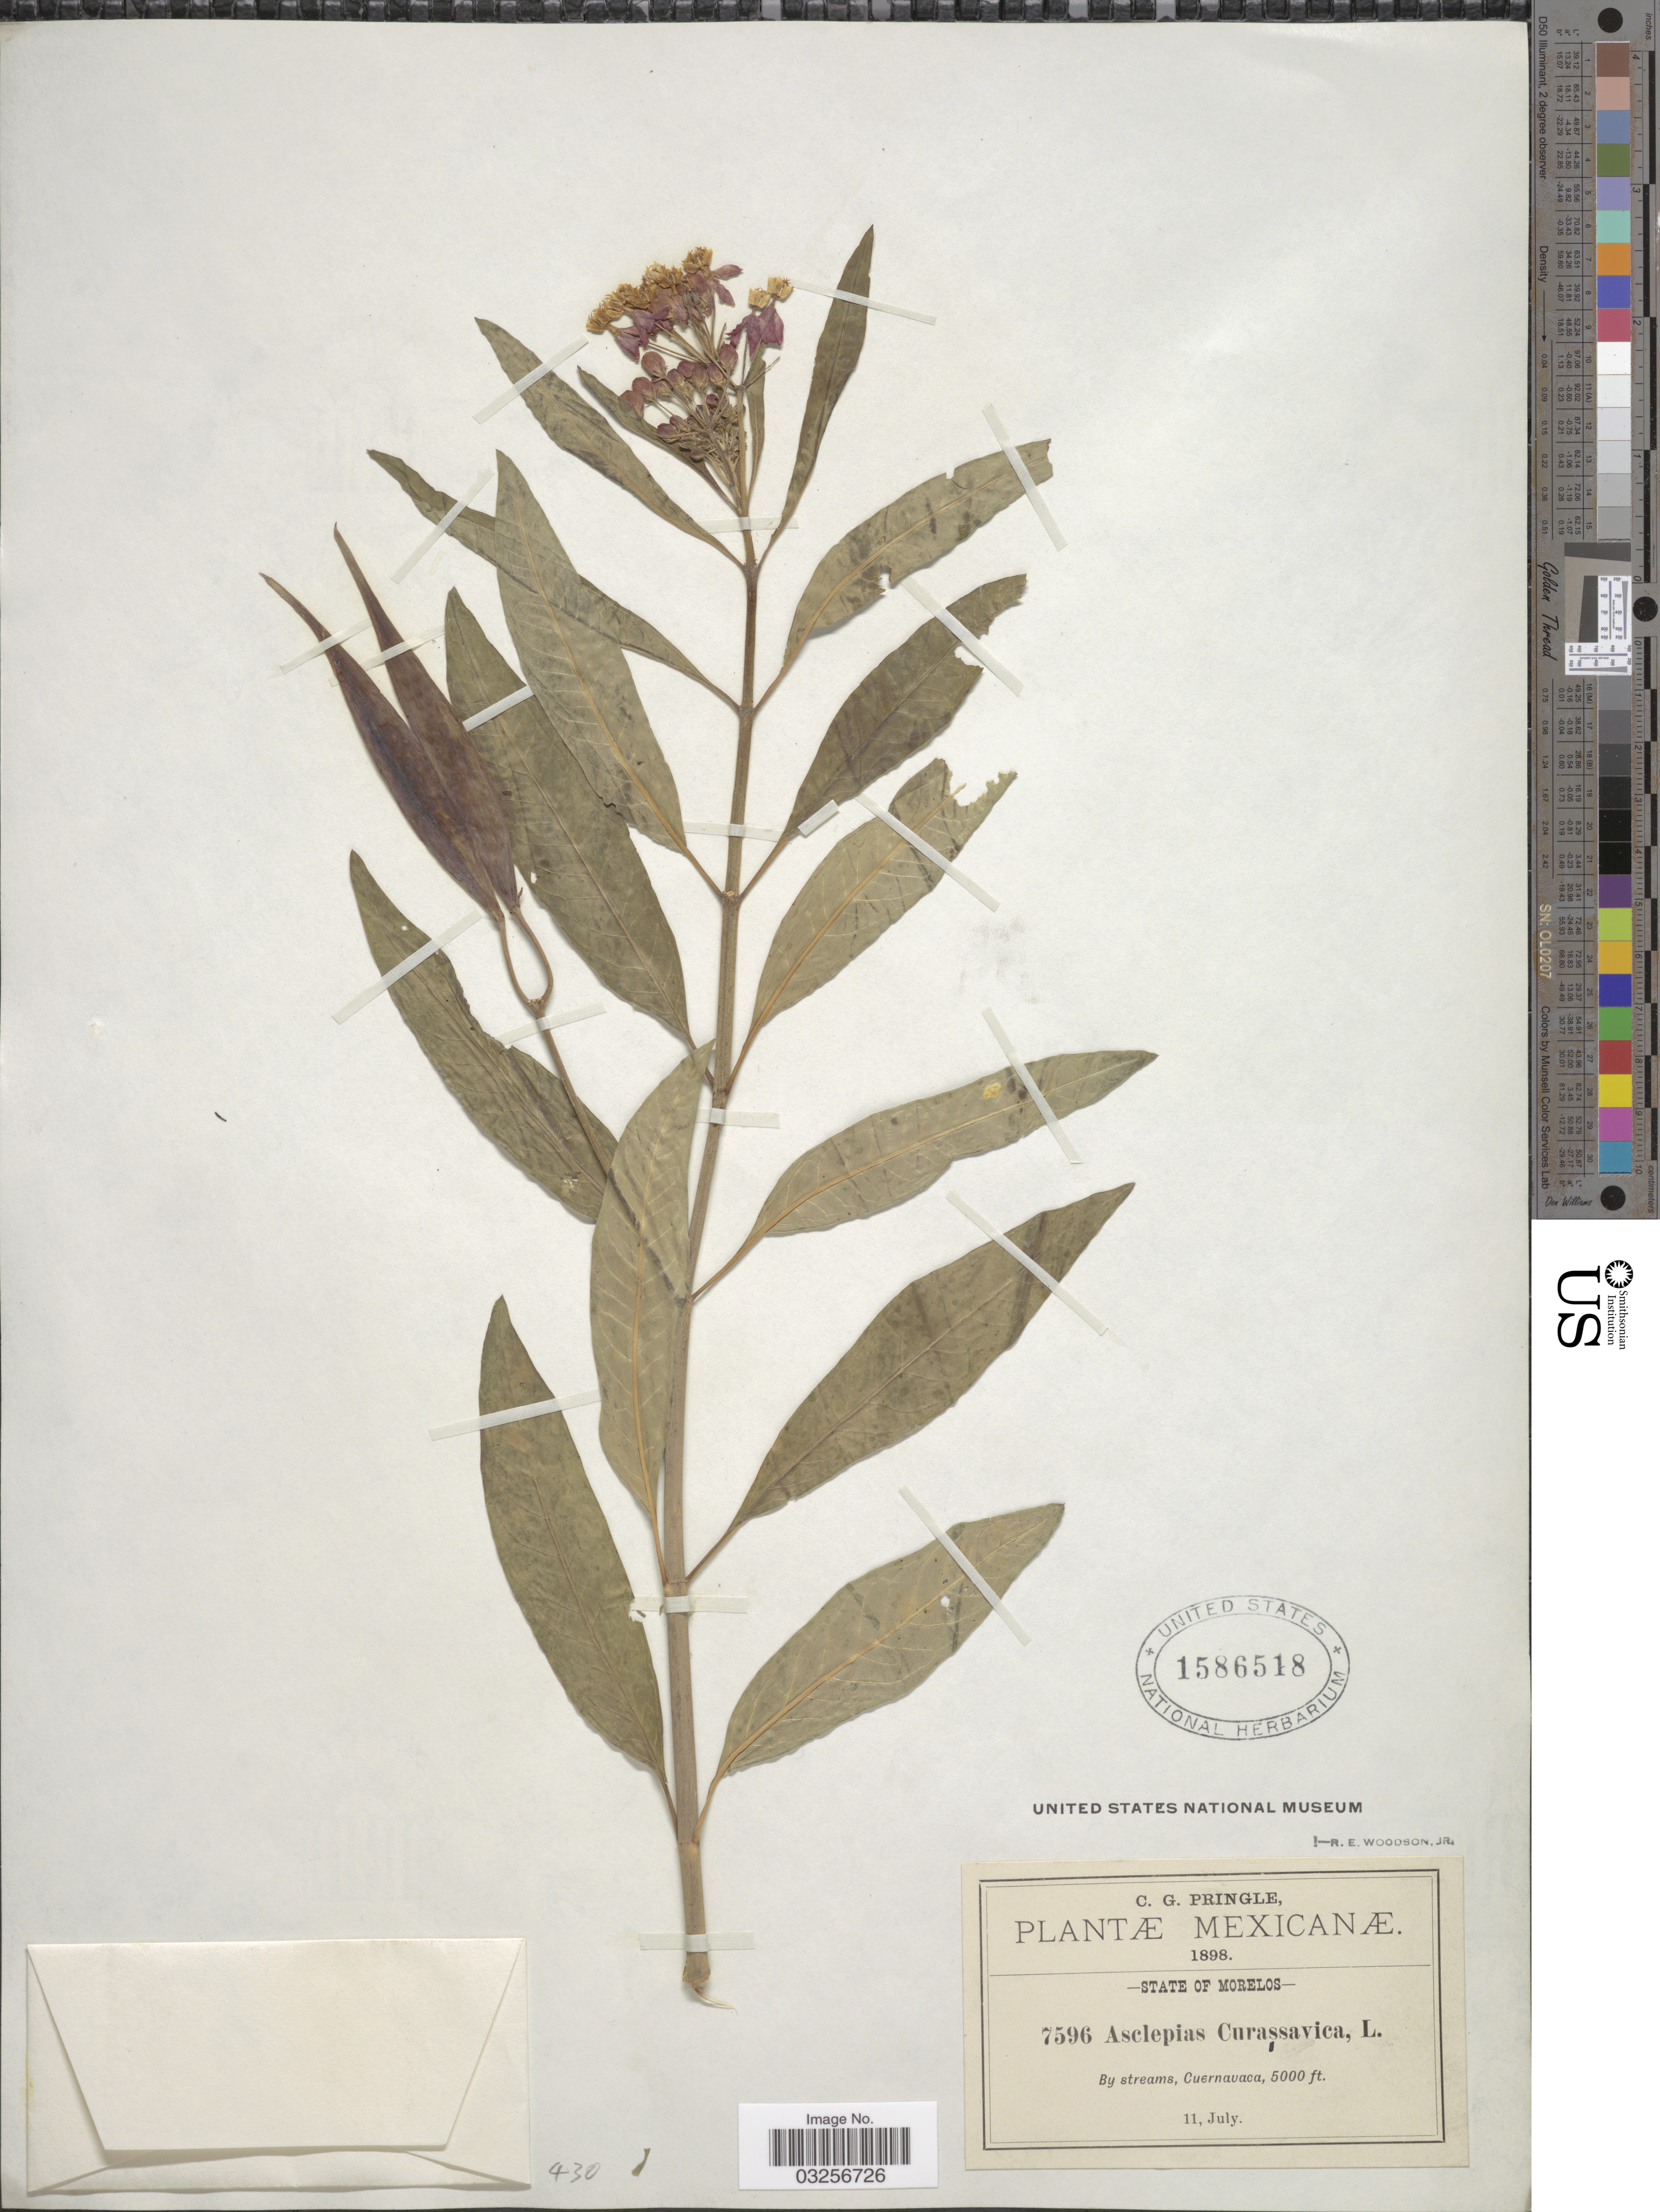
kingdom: Plantae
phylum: Tracheophyta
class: Magnoliopsida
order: Gentianales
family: Apocynaceae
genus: Asclepias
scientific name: Asclepias curassavica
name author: L.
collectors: C. G. Pringle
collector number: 7596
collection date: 1898-07-11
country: Mexico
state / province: Morelos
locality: By streams, Cuernavaca.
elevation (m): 1524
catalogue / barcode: US 1586518